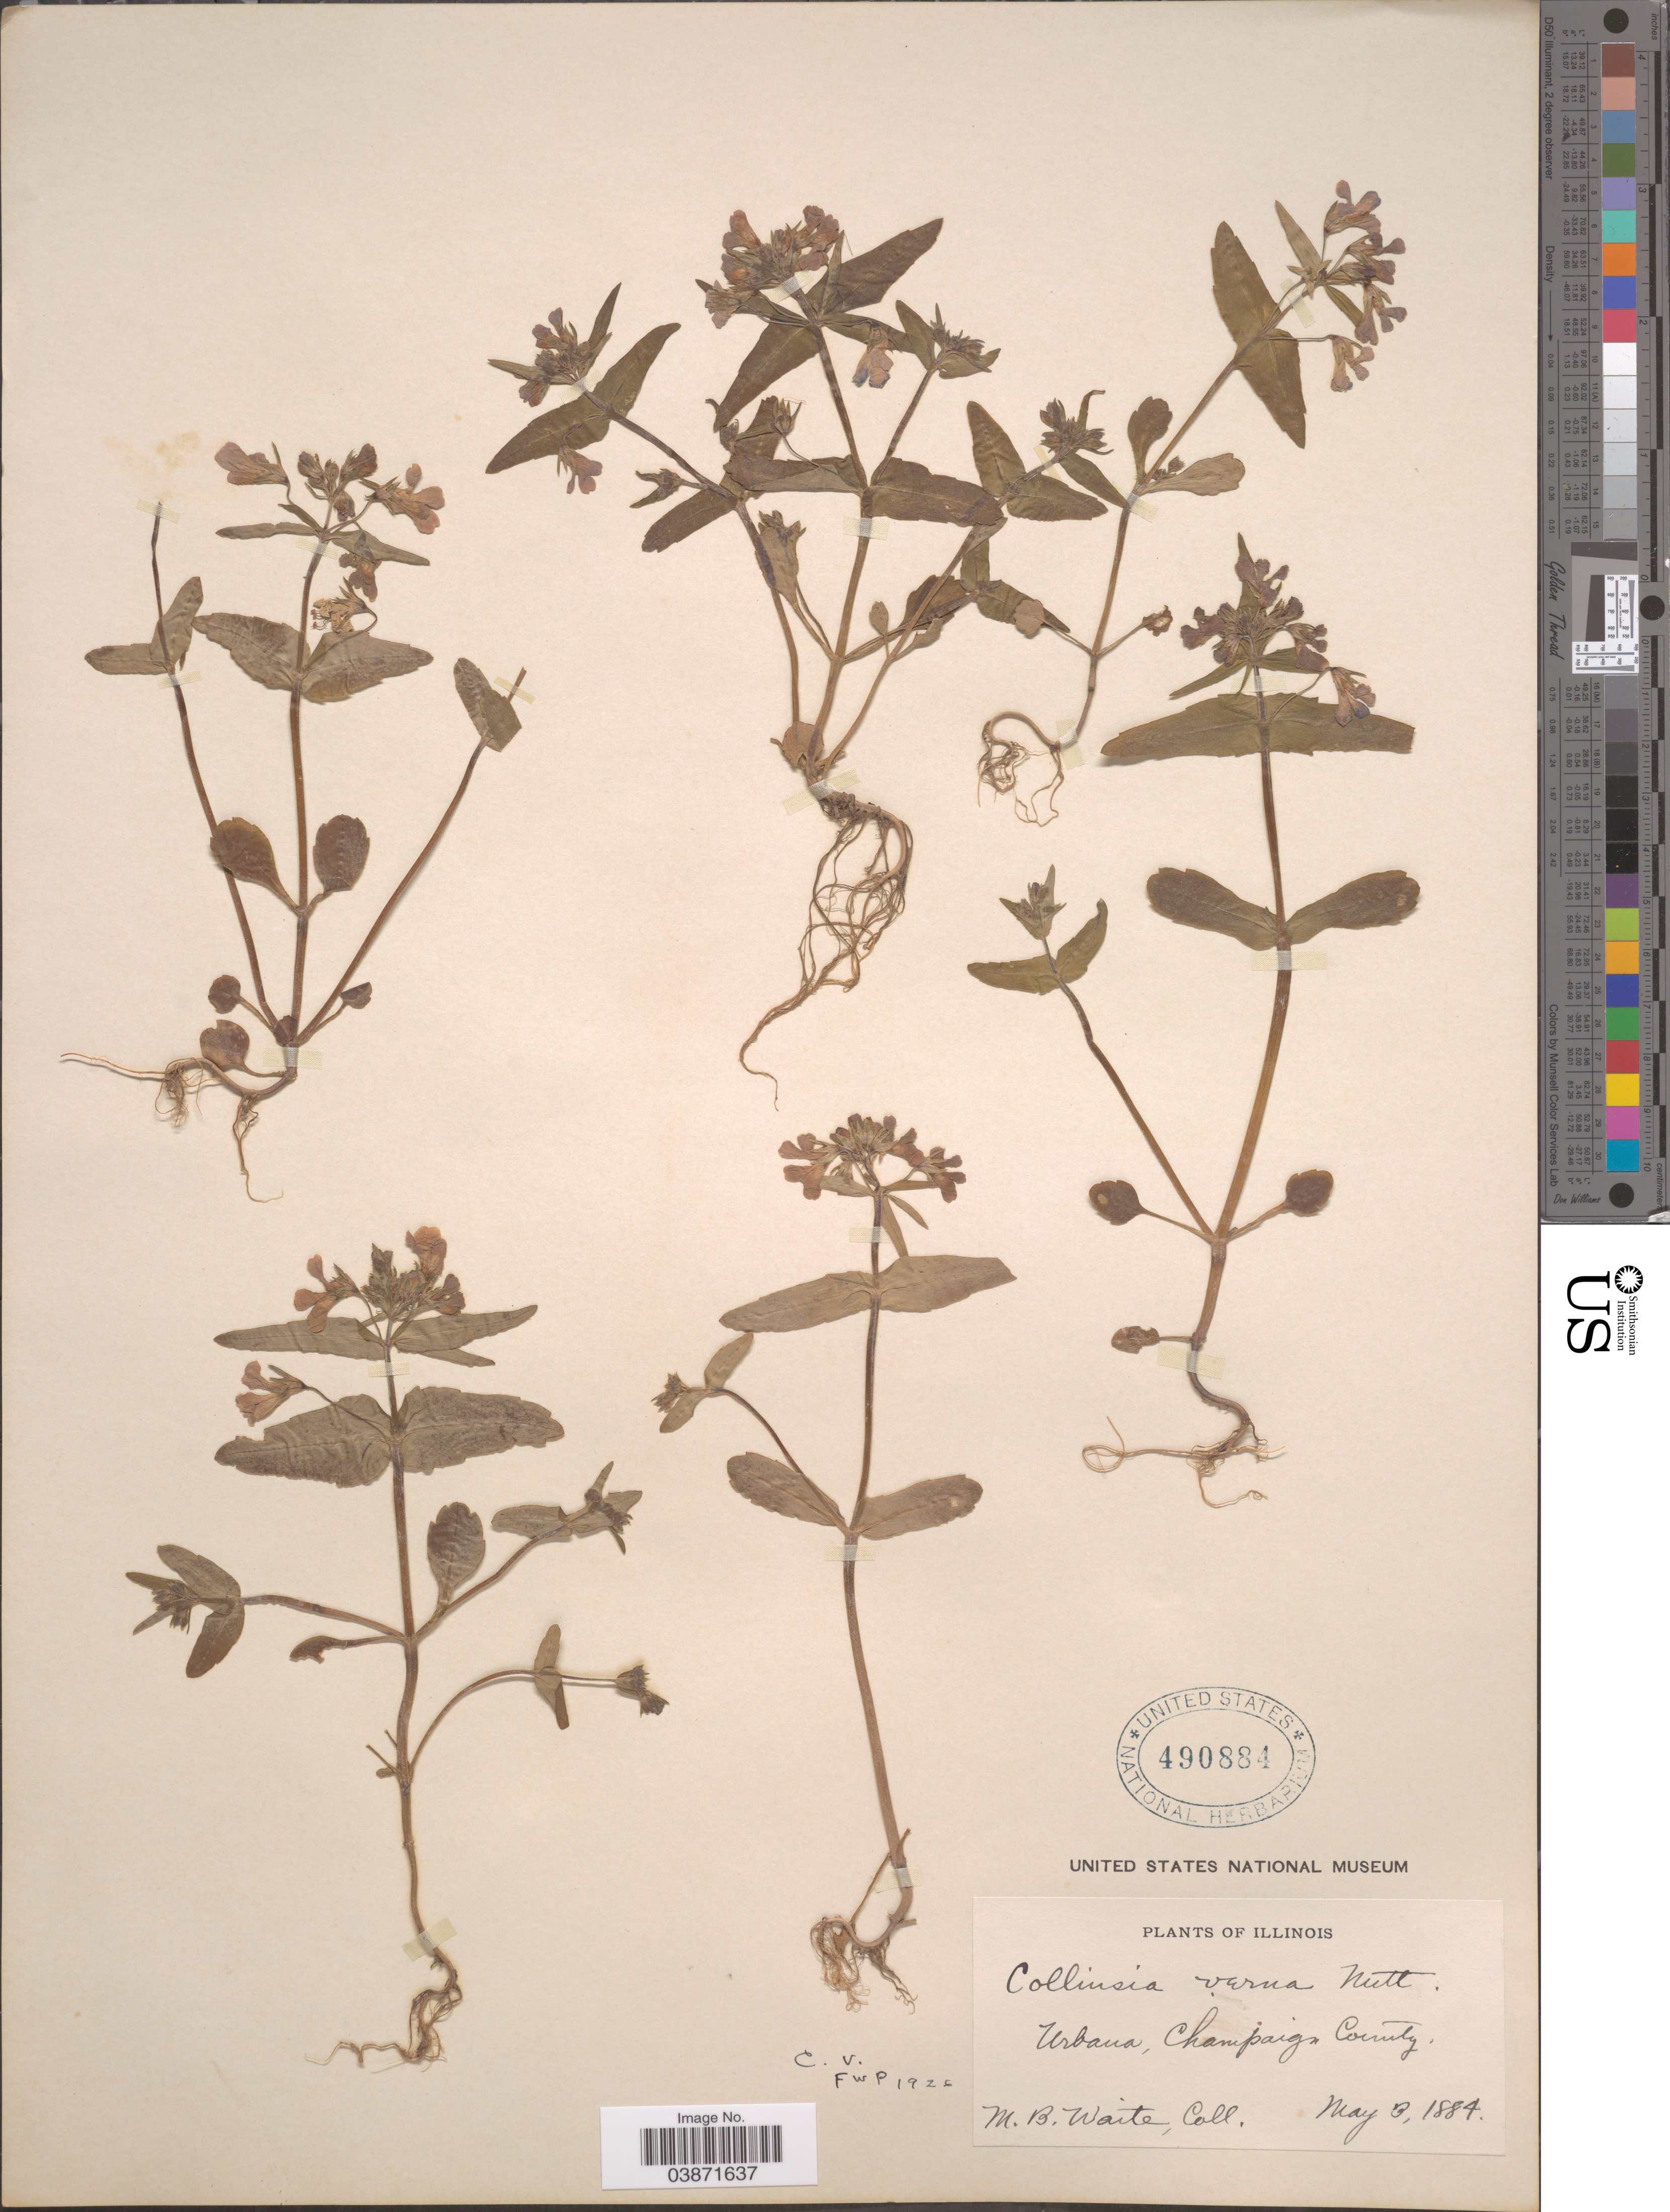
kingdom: Plantae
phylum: Tracheophyta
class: Magnoliopsida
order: Lamiales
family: Plantaginaceae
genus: Collinsia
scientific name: Collinsia verna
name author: Nutt.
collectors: M. B. Waite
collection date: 1884-05-03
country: United States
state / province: Illinois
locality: Urbana, Champaign County.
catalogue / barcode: US 490884